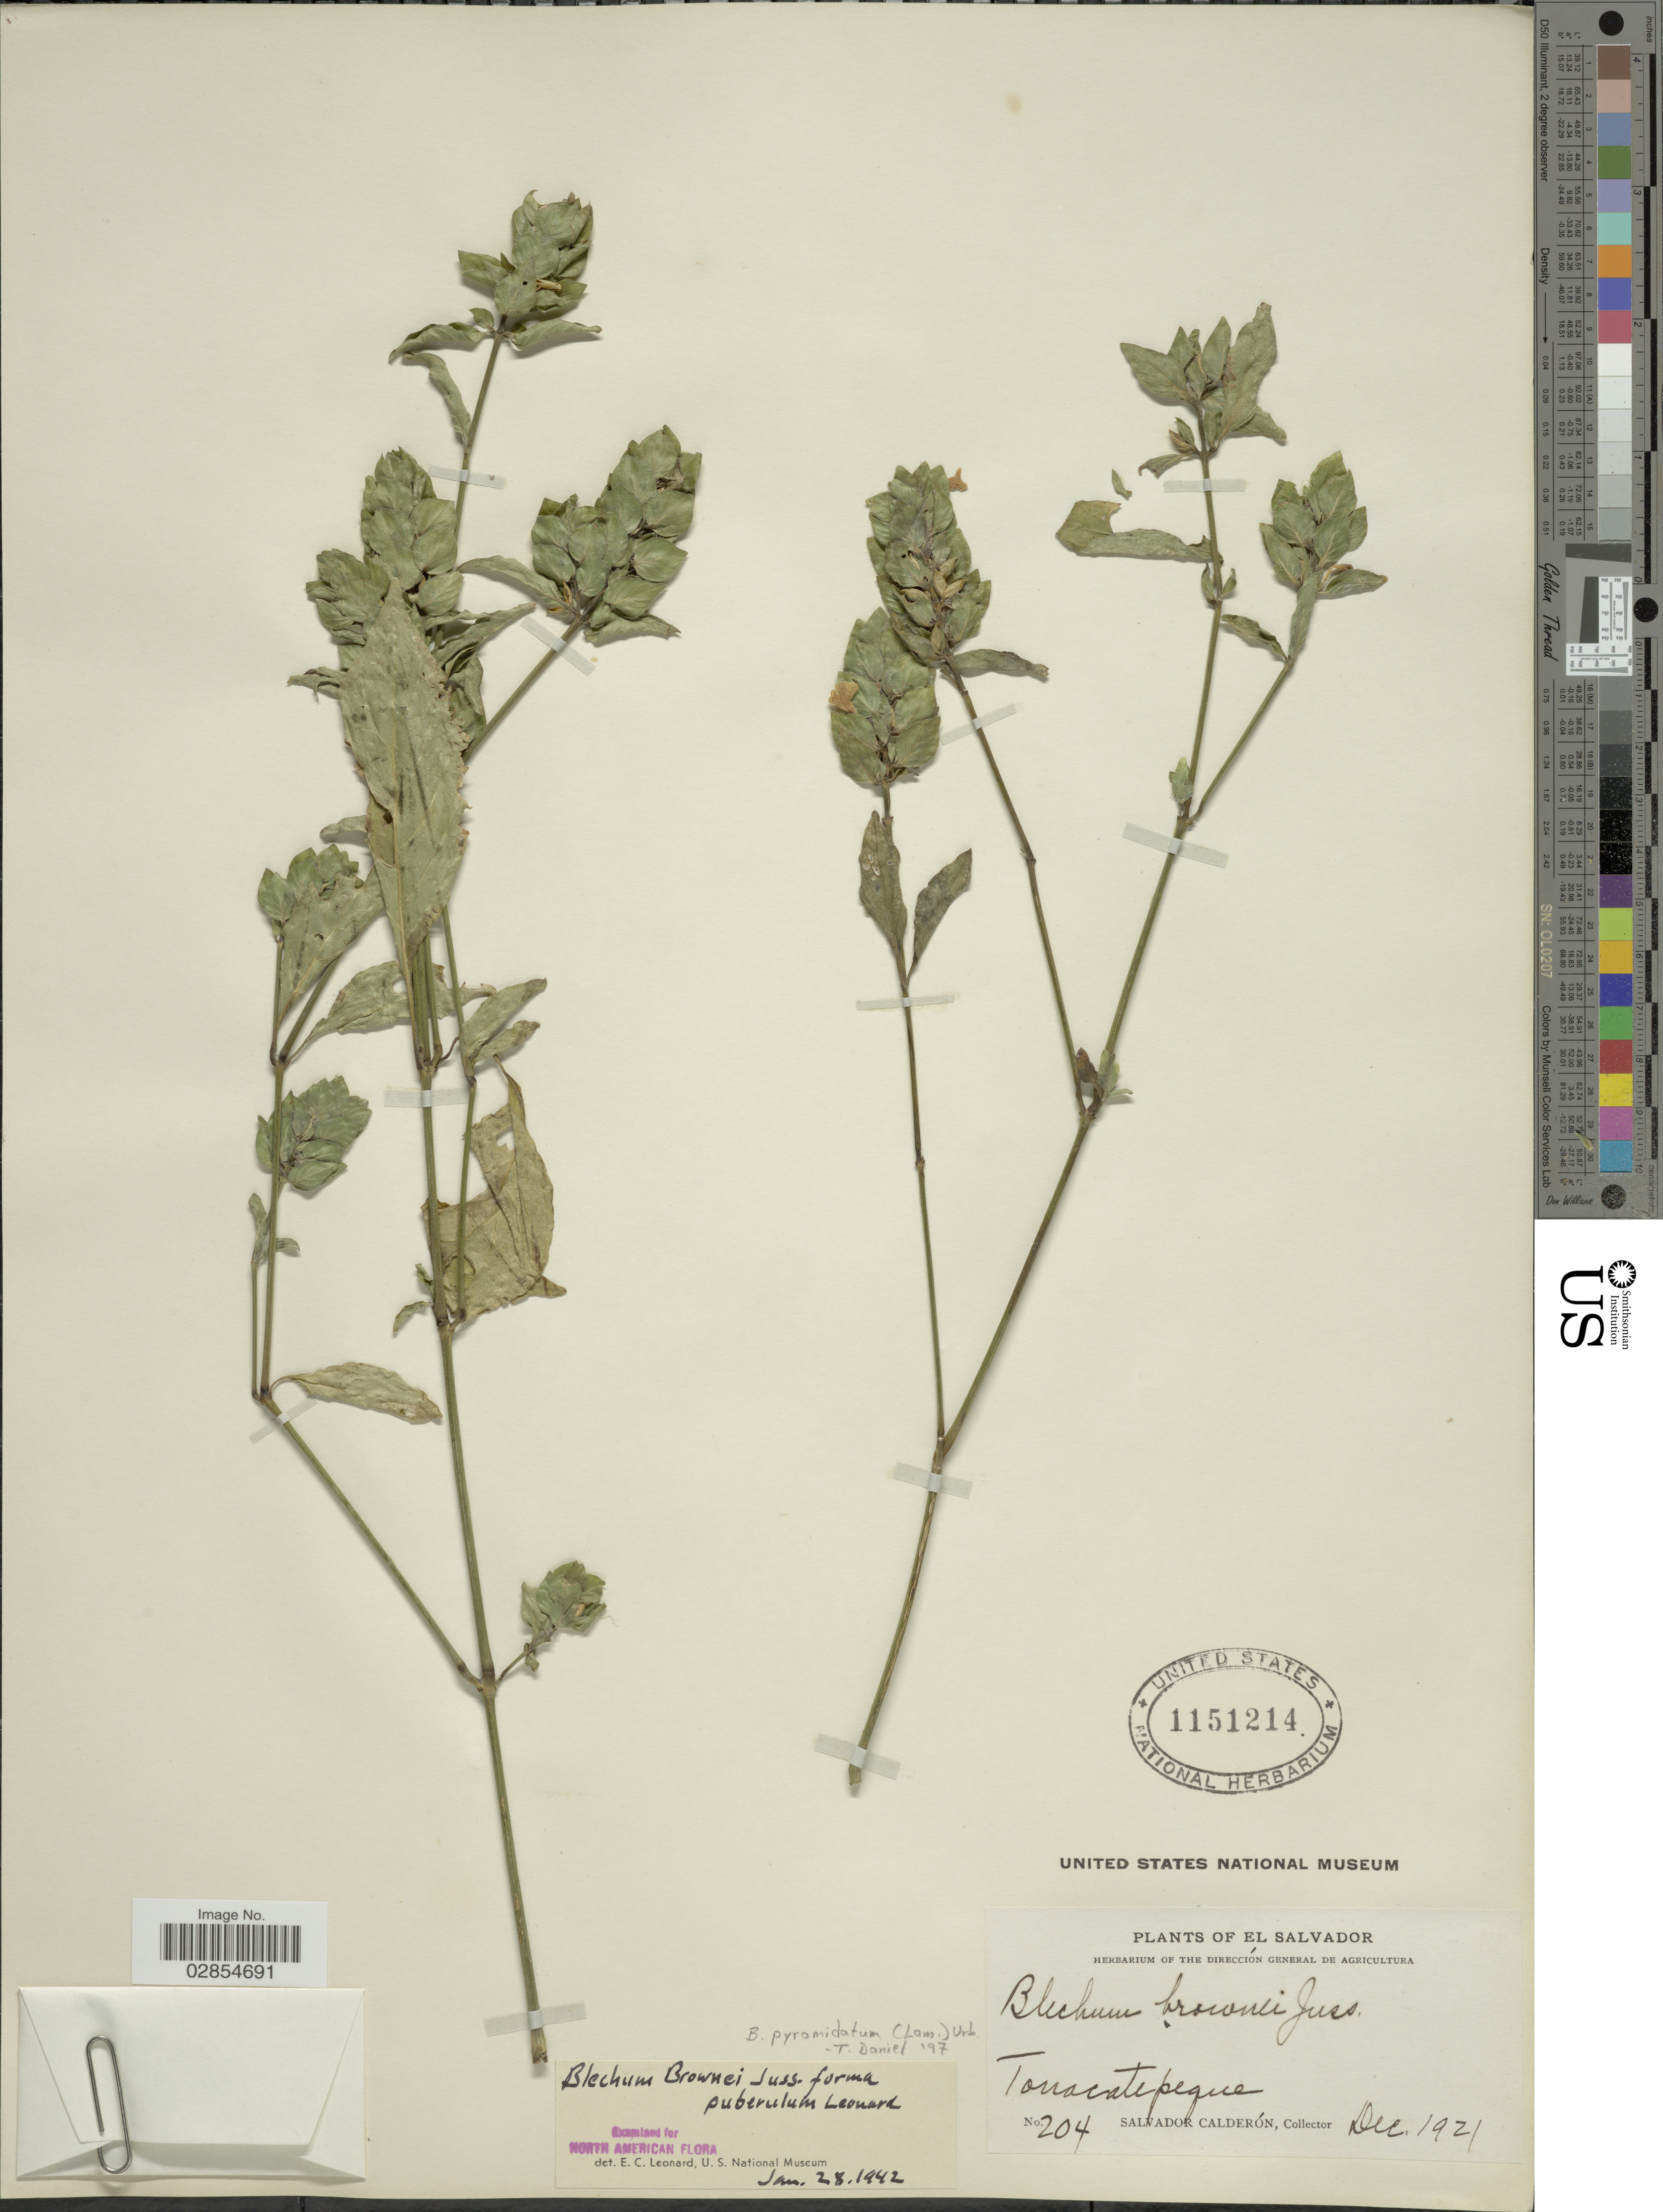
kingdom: Plantae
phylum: Tracheophyta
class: Magnoliopsida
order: Lamiales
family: Acanthaceae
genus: Blechum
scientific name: Blechum pyramidatum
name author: (Lam.) Urb.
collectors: S. Calderón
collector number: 204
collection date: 1921-12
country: El Salvador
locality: Tonacatepeque.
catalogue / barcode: US 1151214